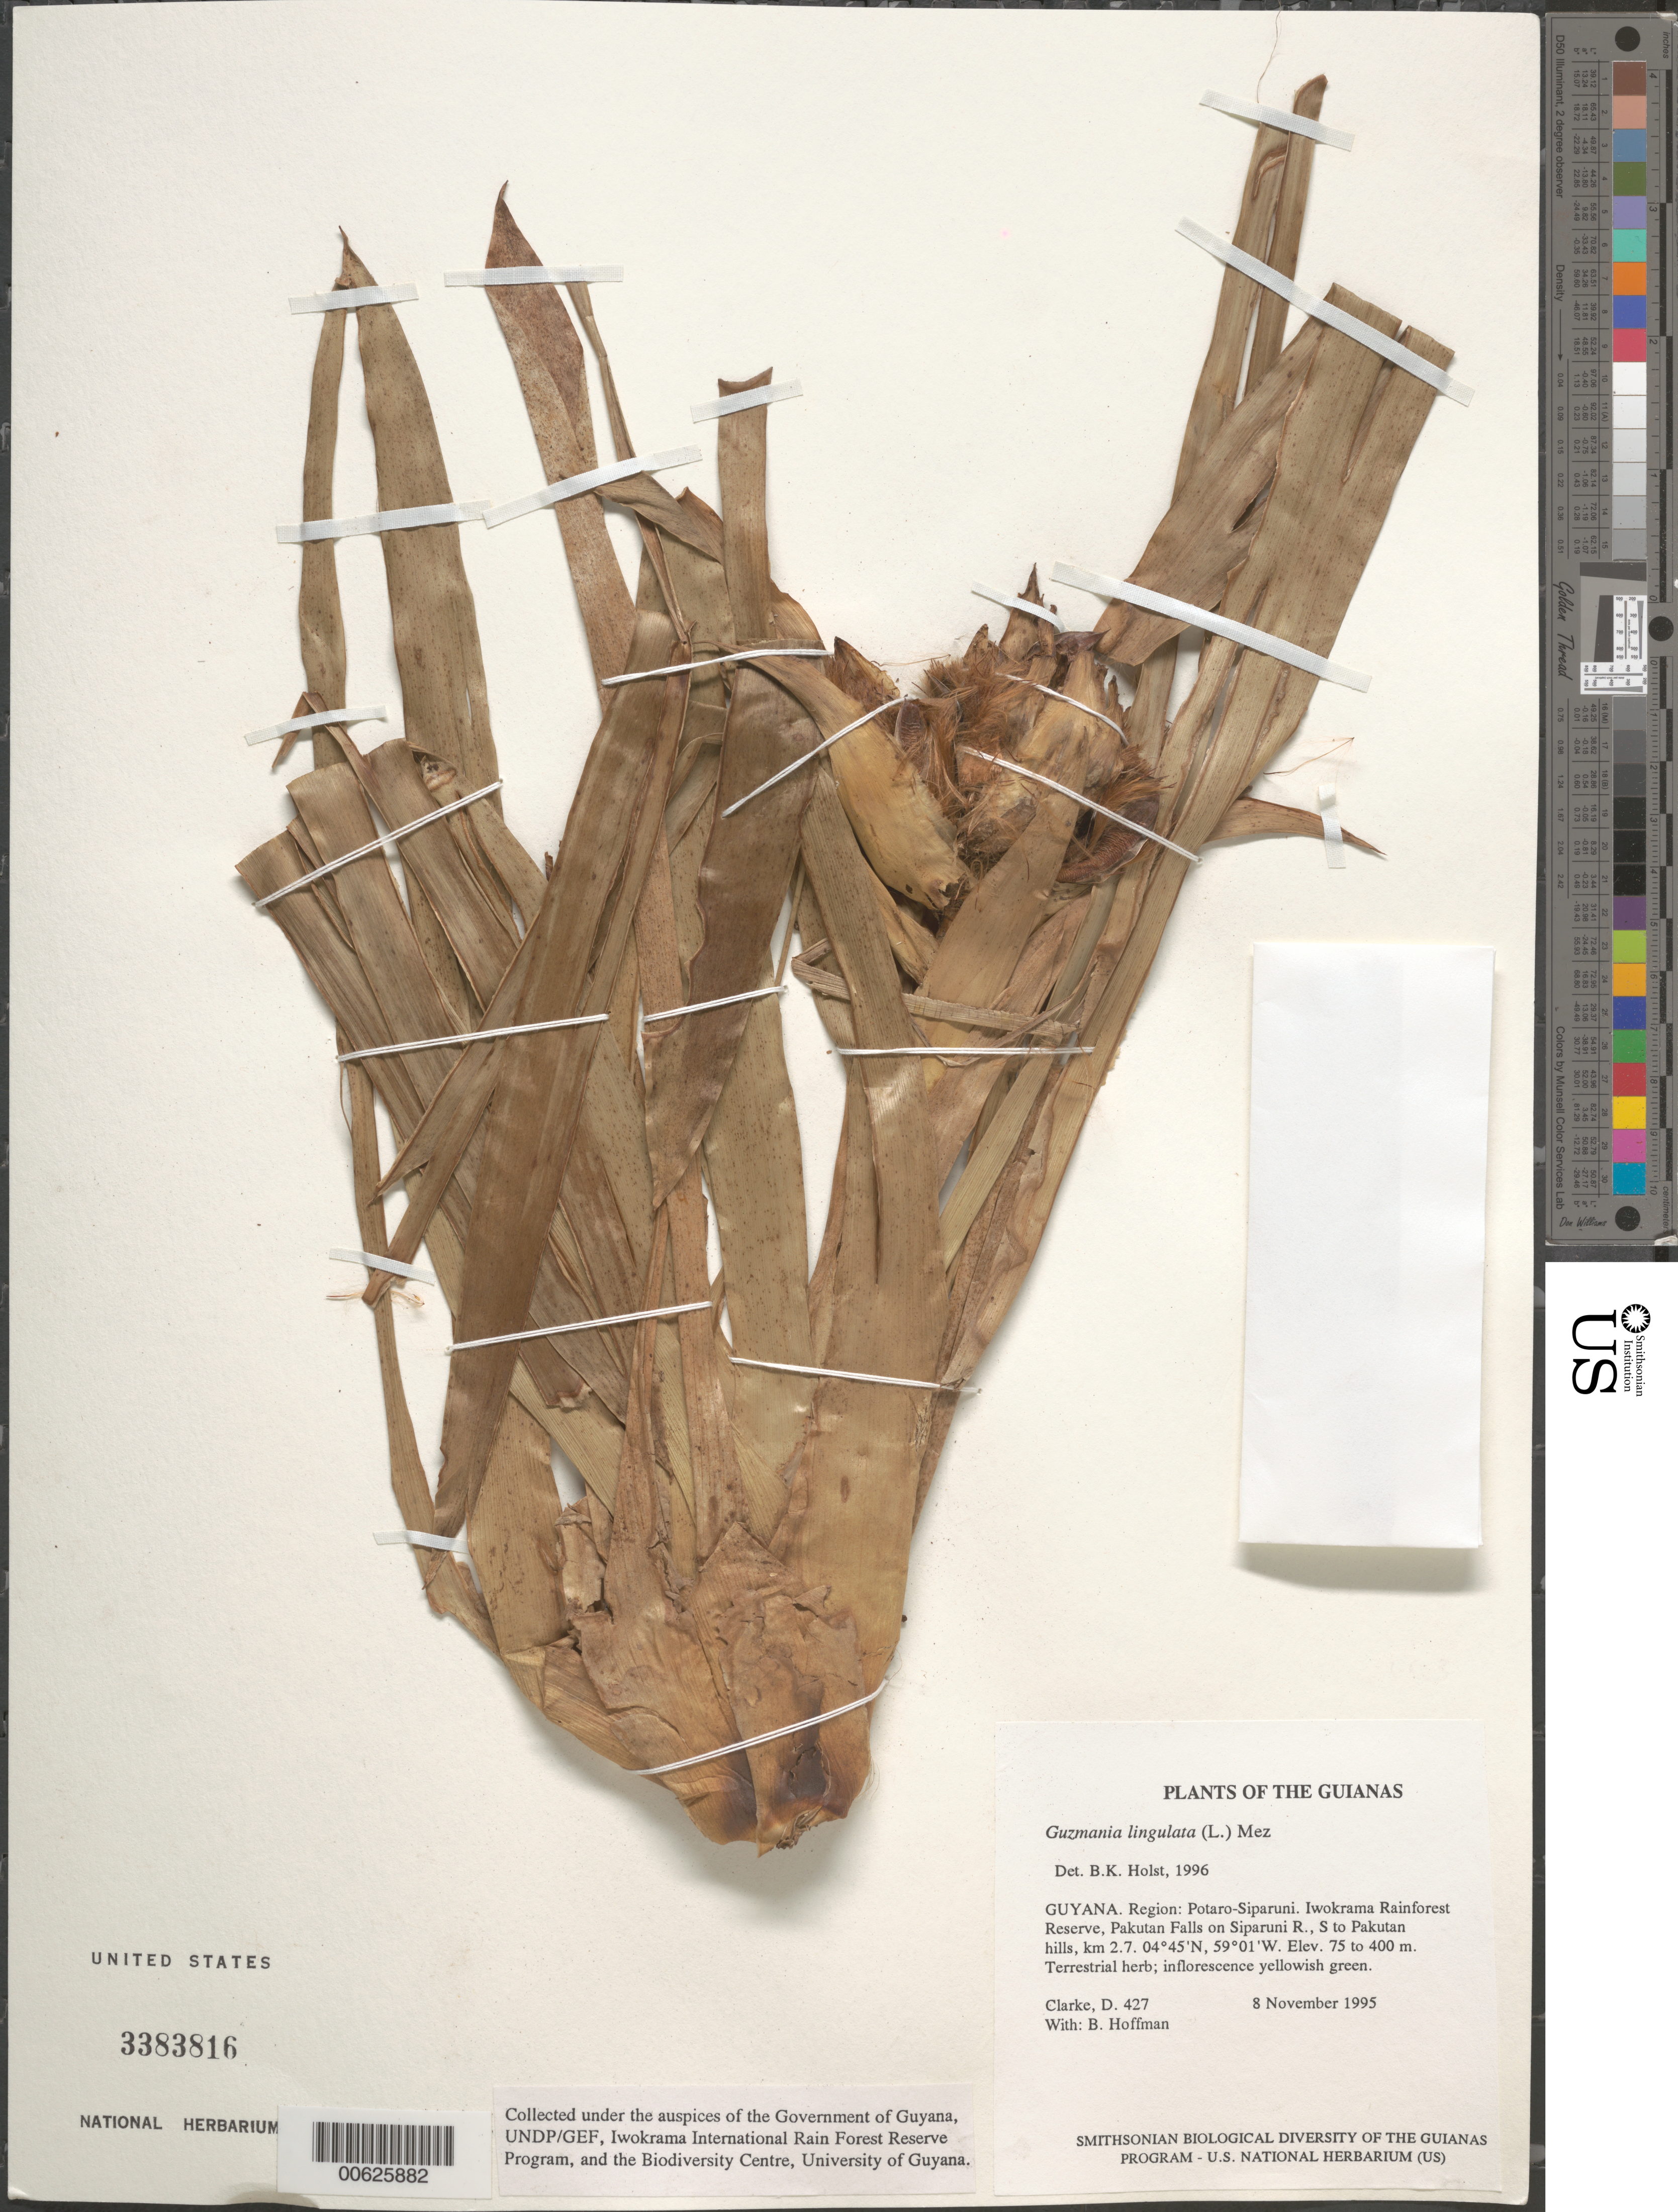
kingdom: Plantae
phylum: Tracheophyta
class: Liliopsida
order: Poales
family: Bromeliaceae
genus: Guzmania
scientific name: Guzmania lingulata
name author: (L.) Mez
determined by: Holst, Bruce K.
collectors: H. D. Clarke & B. Hoffman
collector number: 427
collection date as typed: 8 November 1995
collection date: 1995-11-08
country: Guyana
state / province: Potaro-Siparuni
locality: Iwokrama Rainforest Reserve, Pakutau Falls on Siparuni R., S to Pakutau hills, km 2.7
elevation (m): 75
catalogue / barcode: US 3383816